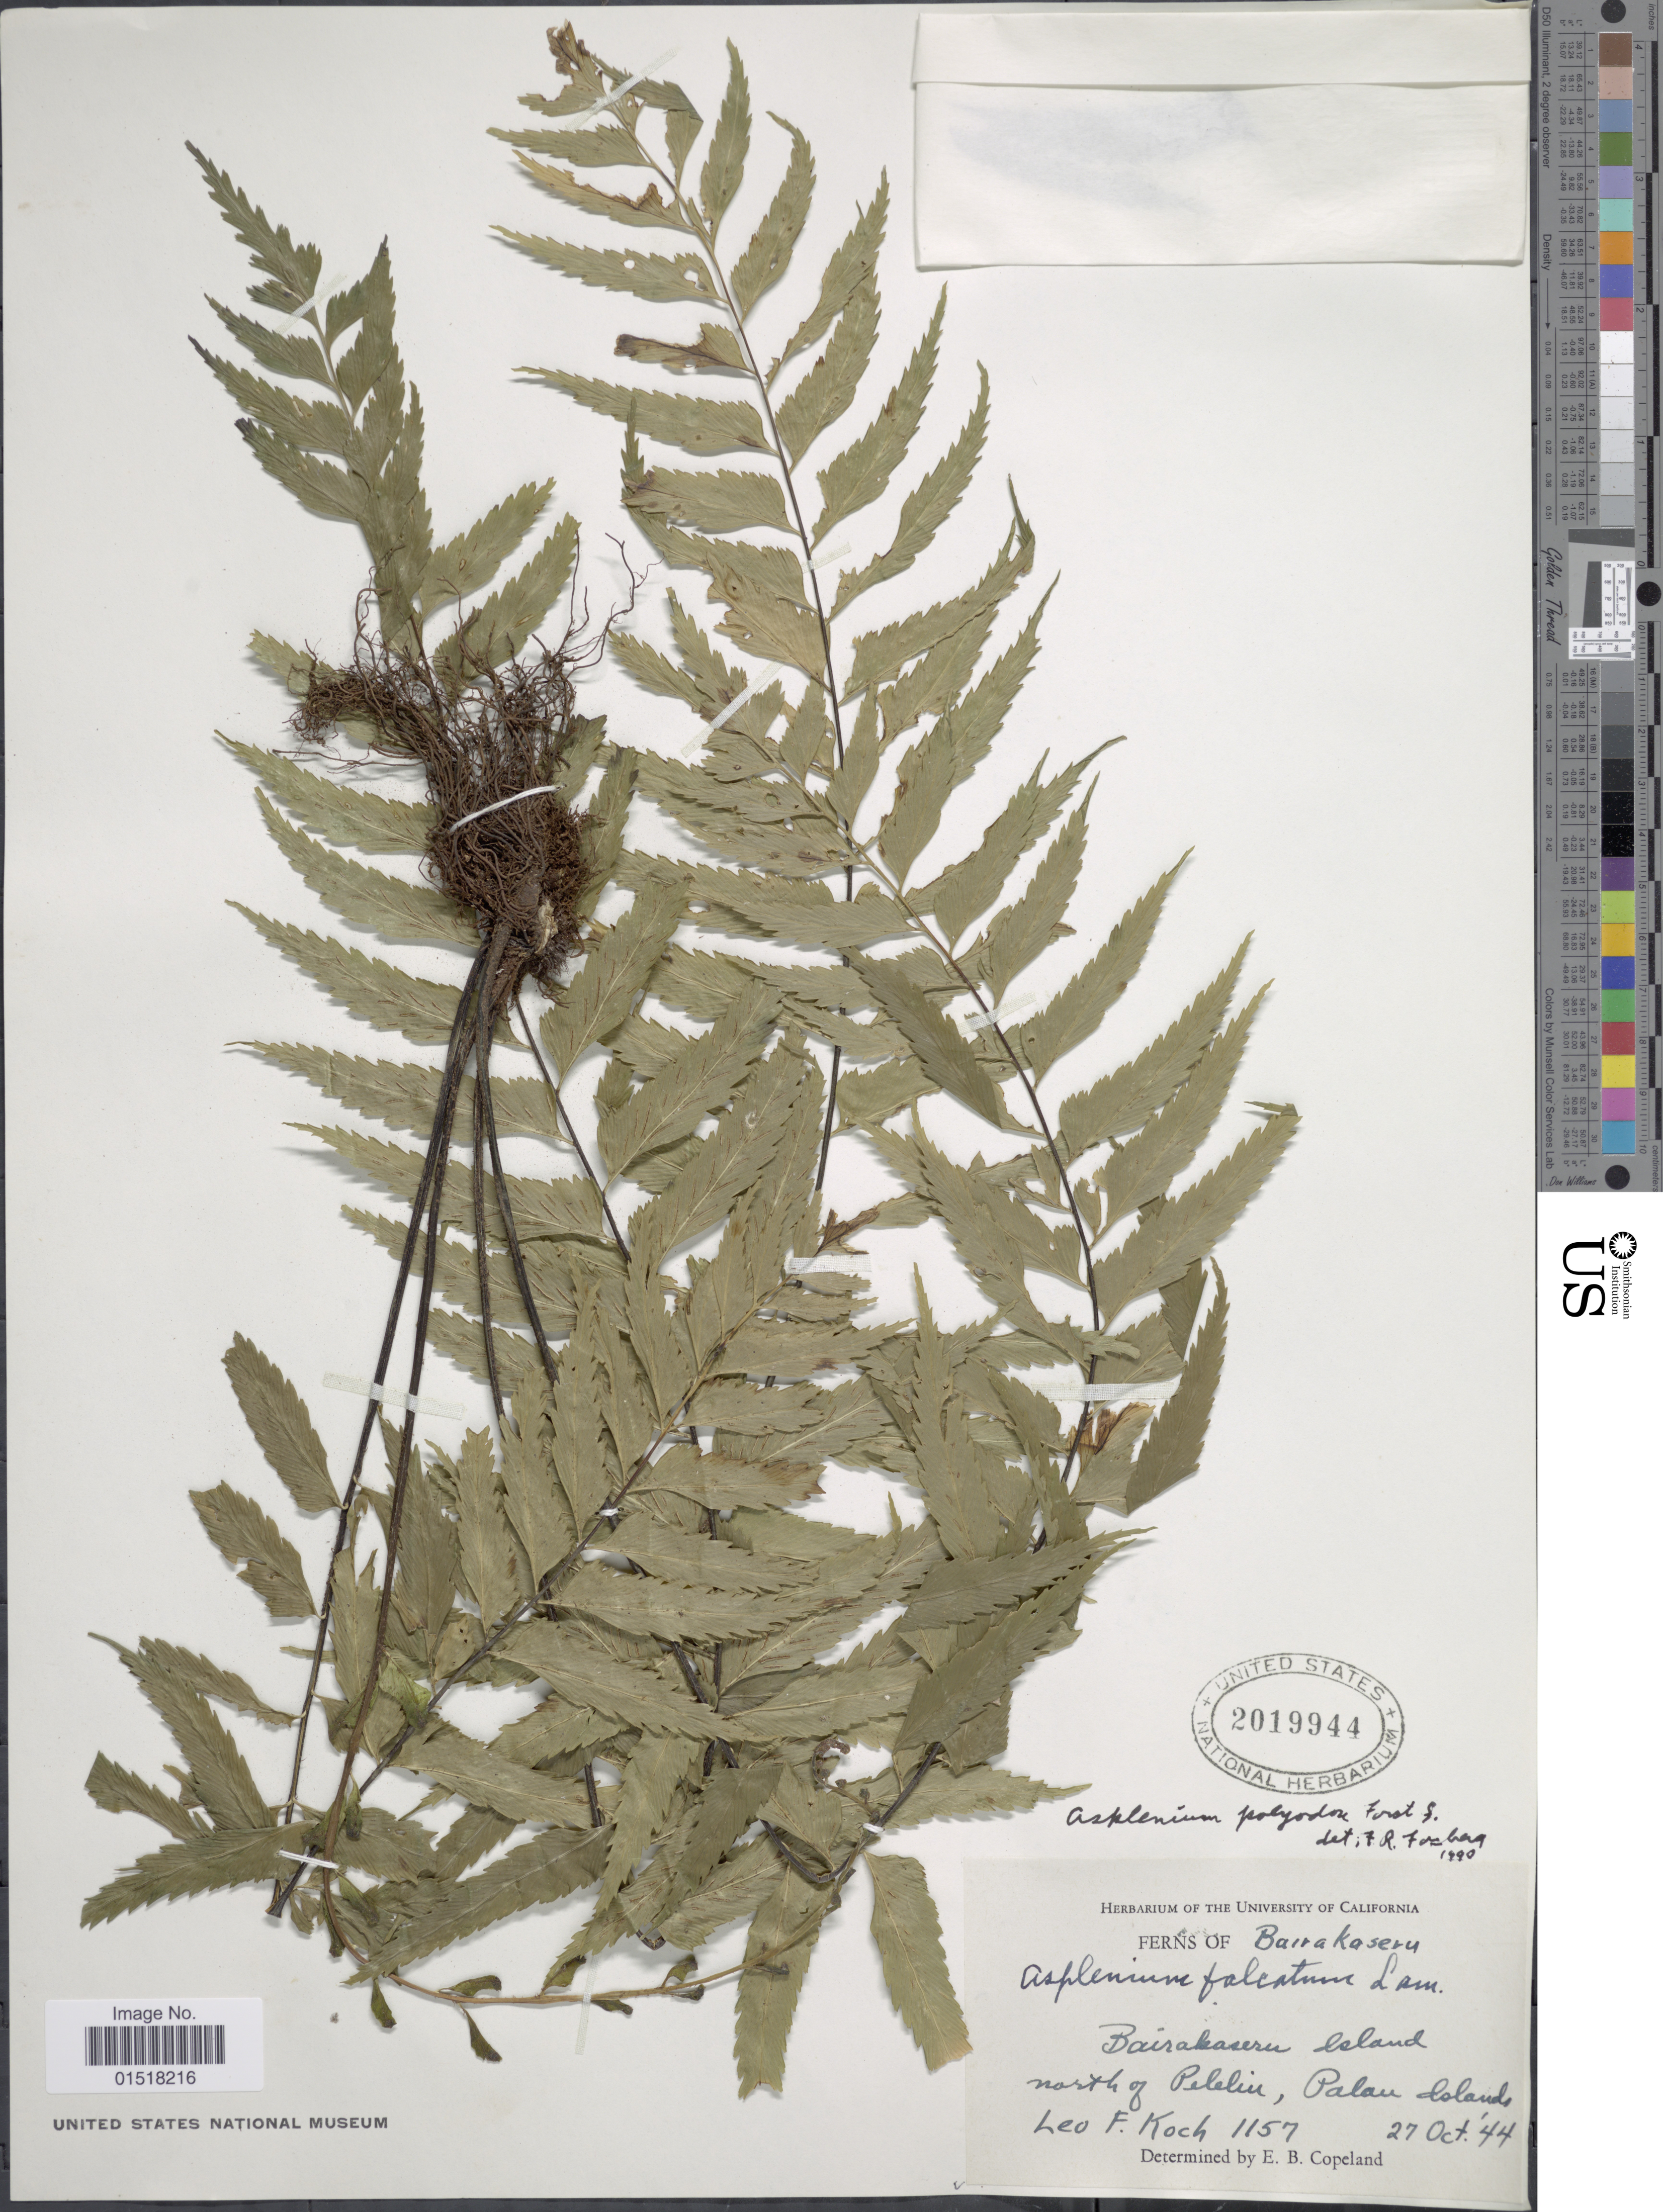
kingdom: Plantae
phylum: Tracheophyta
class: Polypodiopsida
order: Polypodiales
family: Aspleniaceae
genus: Asplenium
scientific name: Asplenium polyodon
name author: G. Forst.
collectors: L. F. Koch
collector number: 1157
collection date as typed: Transcribed d/m/y: 27/10/44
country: Palau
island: Beliliou [Peleliu]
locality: Barrakaseru. Bairakaseru Island, north of Peleliu, Palau Islands.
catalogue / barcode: US 2019944